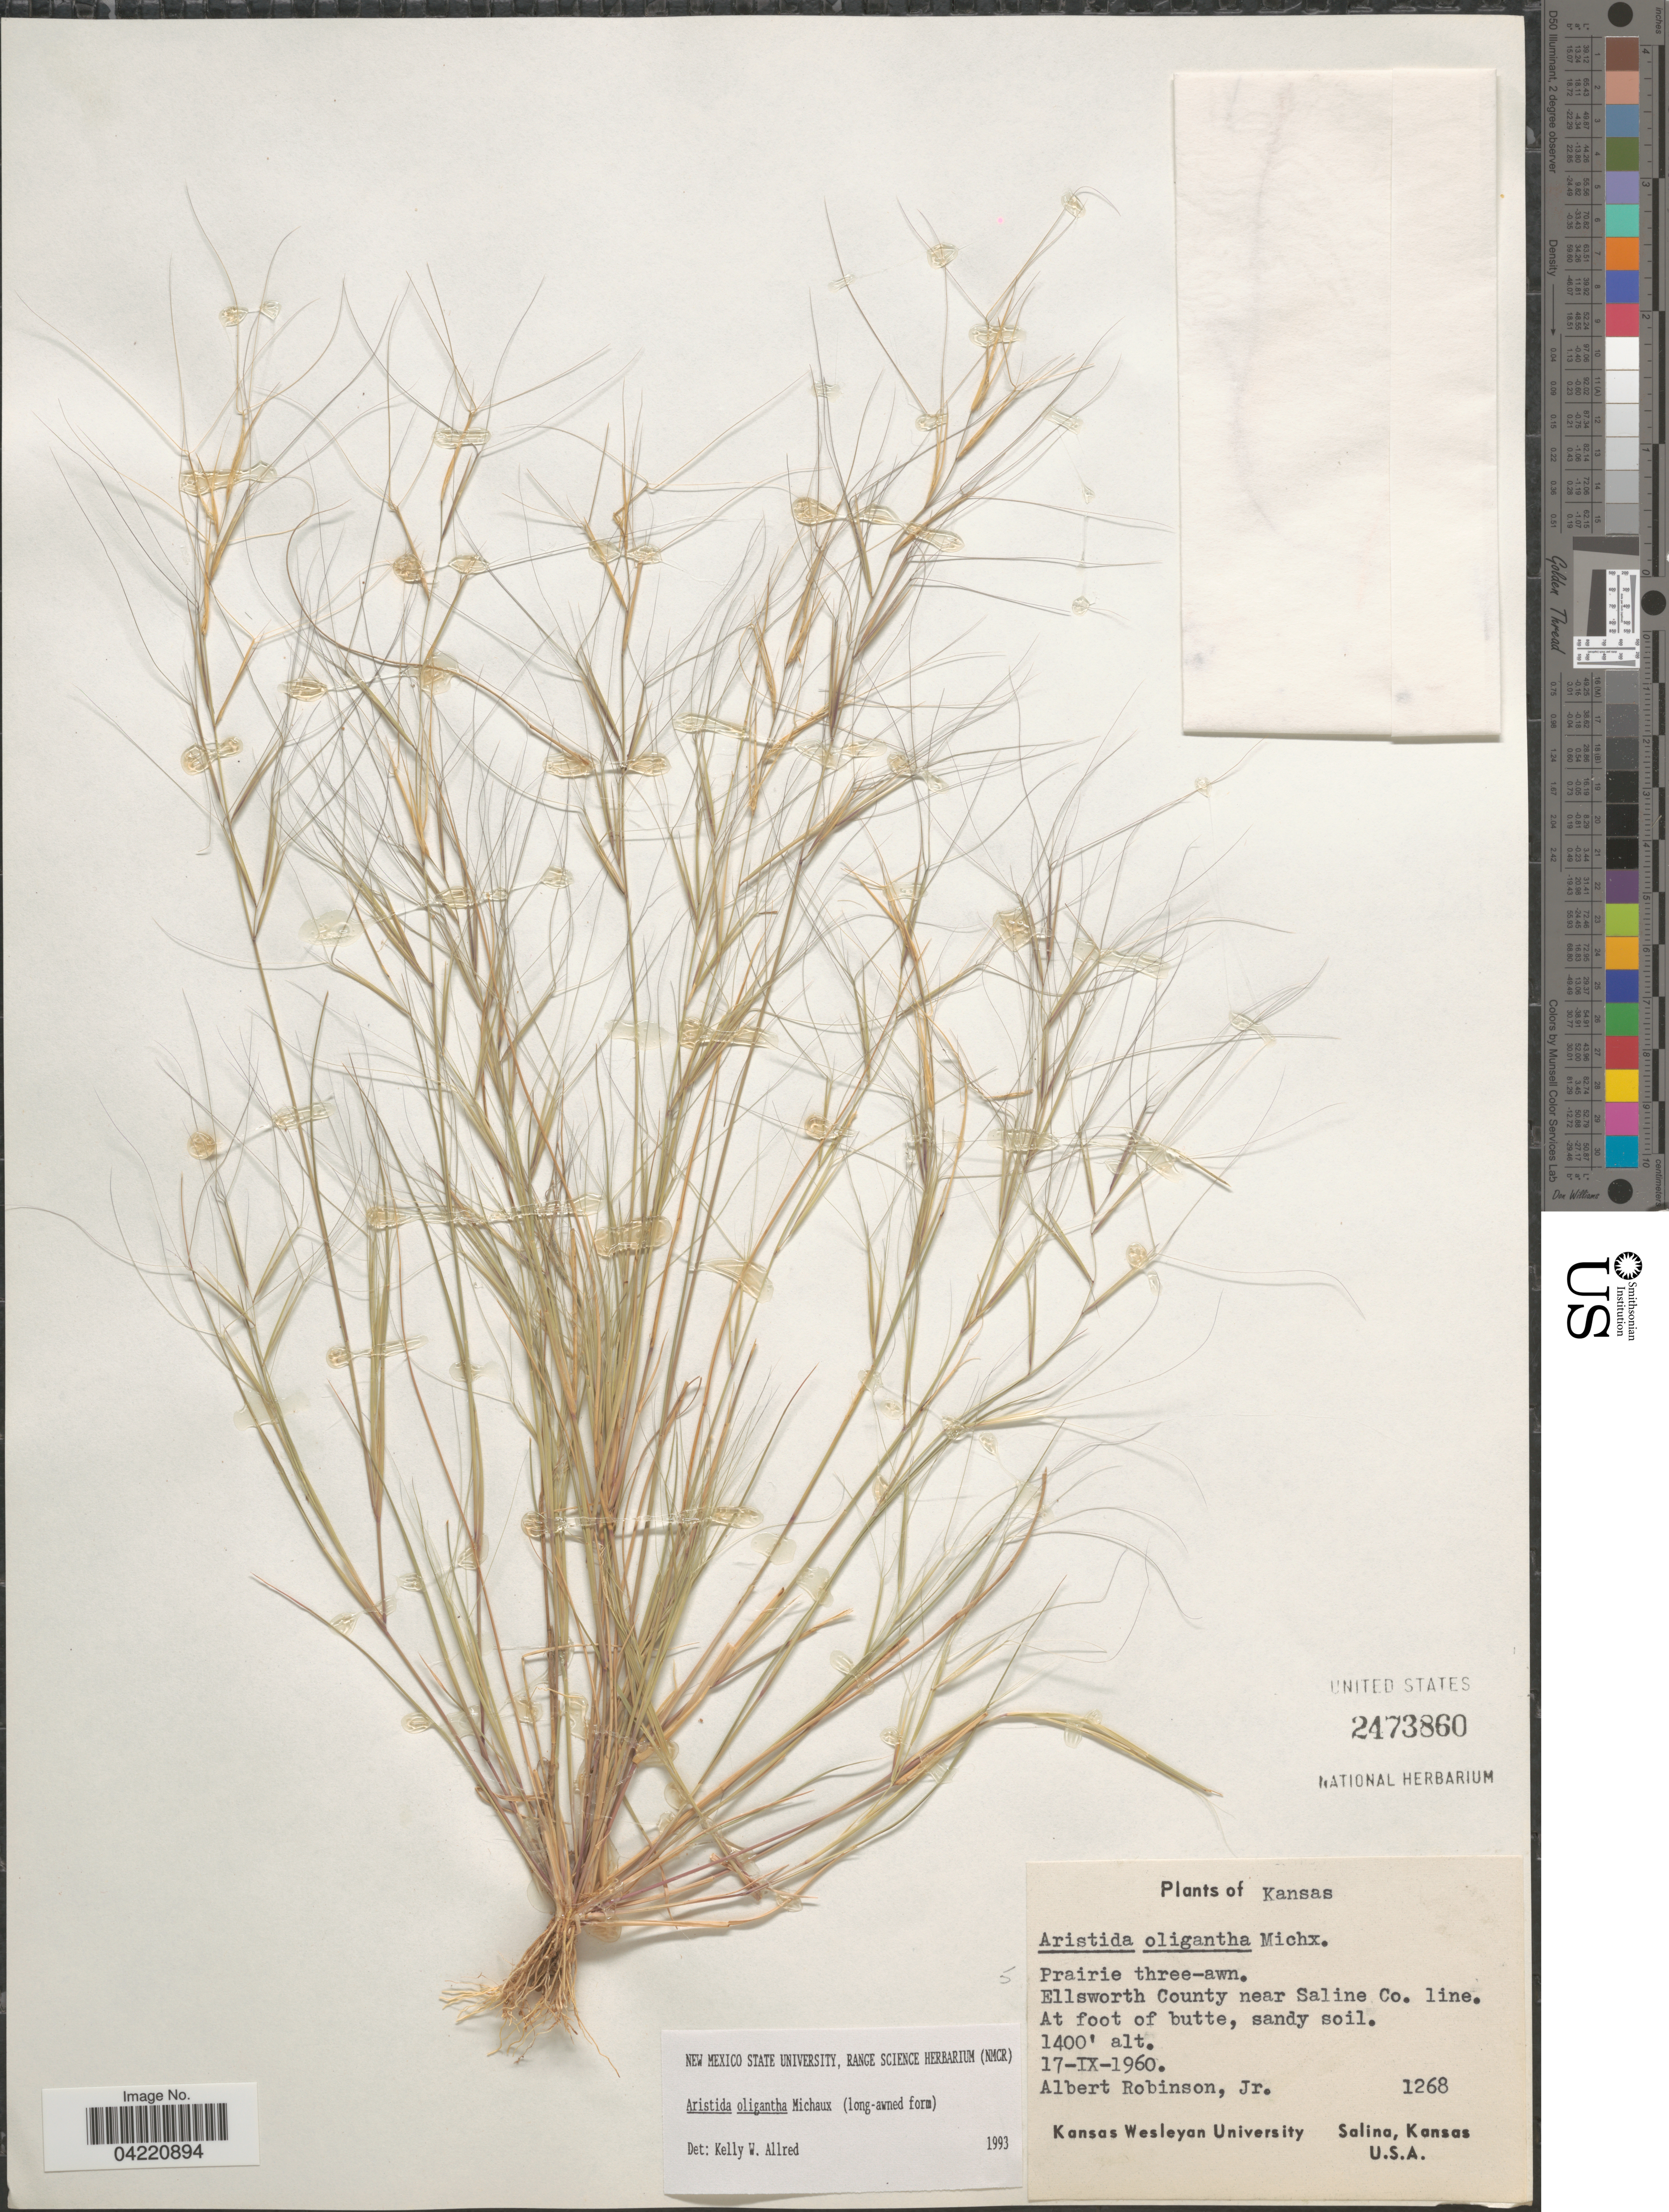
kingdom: Plantae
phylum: Tracheophyta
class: Liliopsida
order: Poales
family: Poaceae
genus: Aristida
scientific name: Aristida oligantha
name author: Michx.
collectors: A. Robinson Jr.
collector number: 1268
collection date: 1960-09-17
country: United States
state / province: Kansas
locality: Ellsworth County near Saline Co. line. At foot of butte, sandy soil.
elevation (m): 427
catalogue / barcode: US 2473860